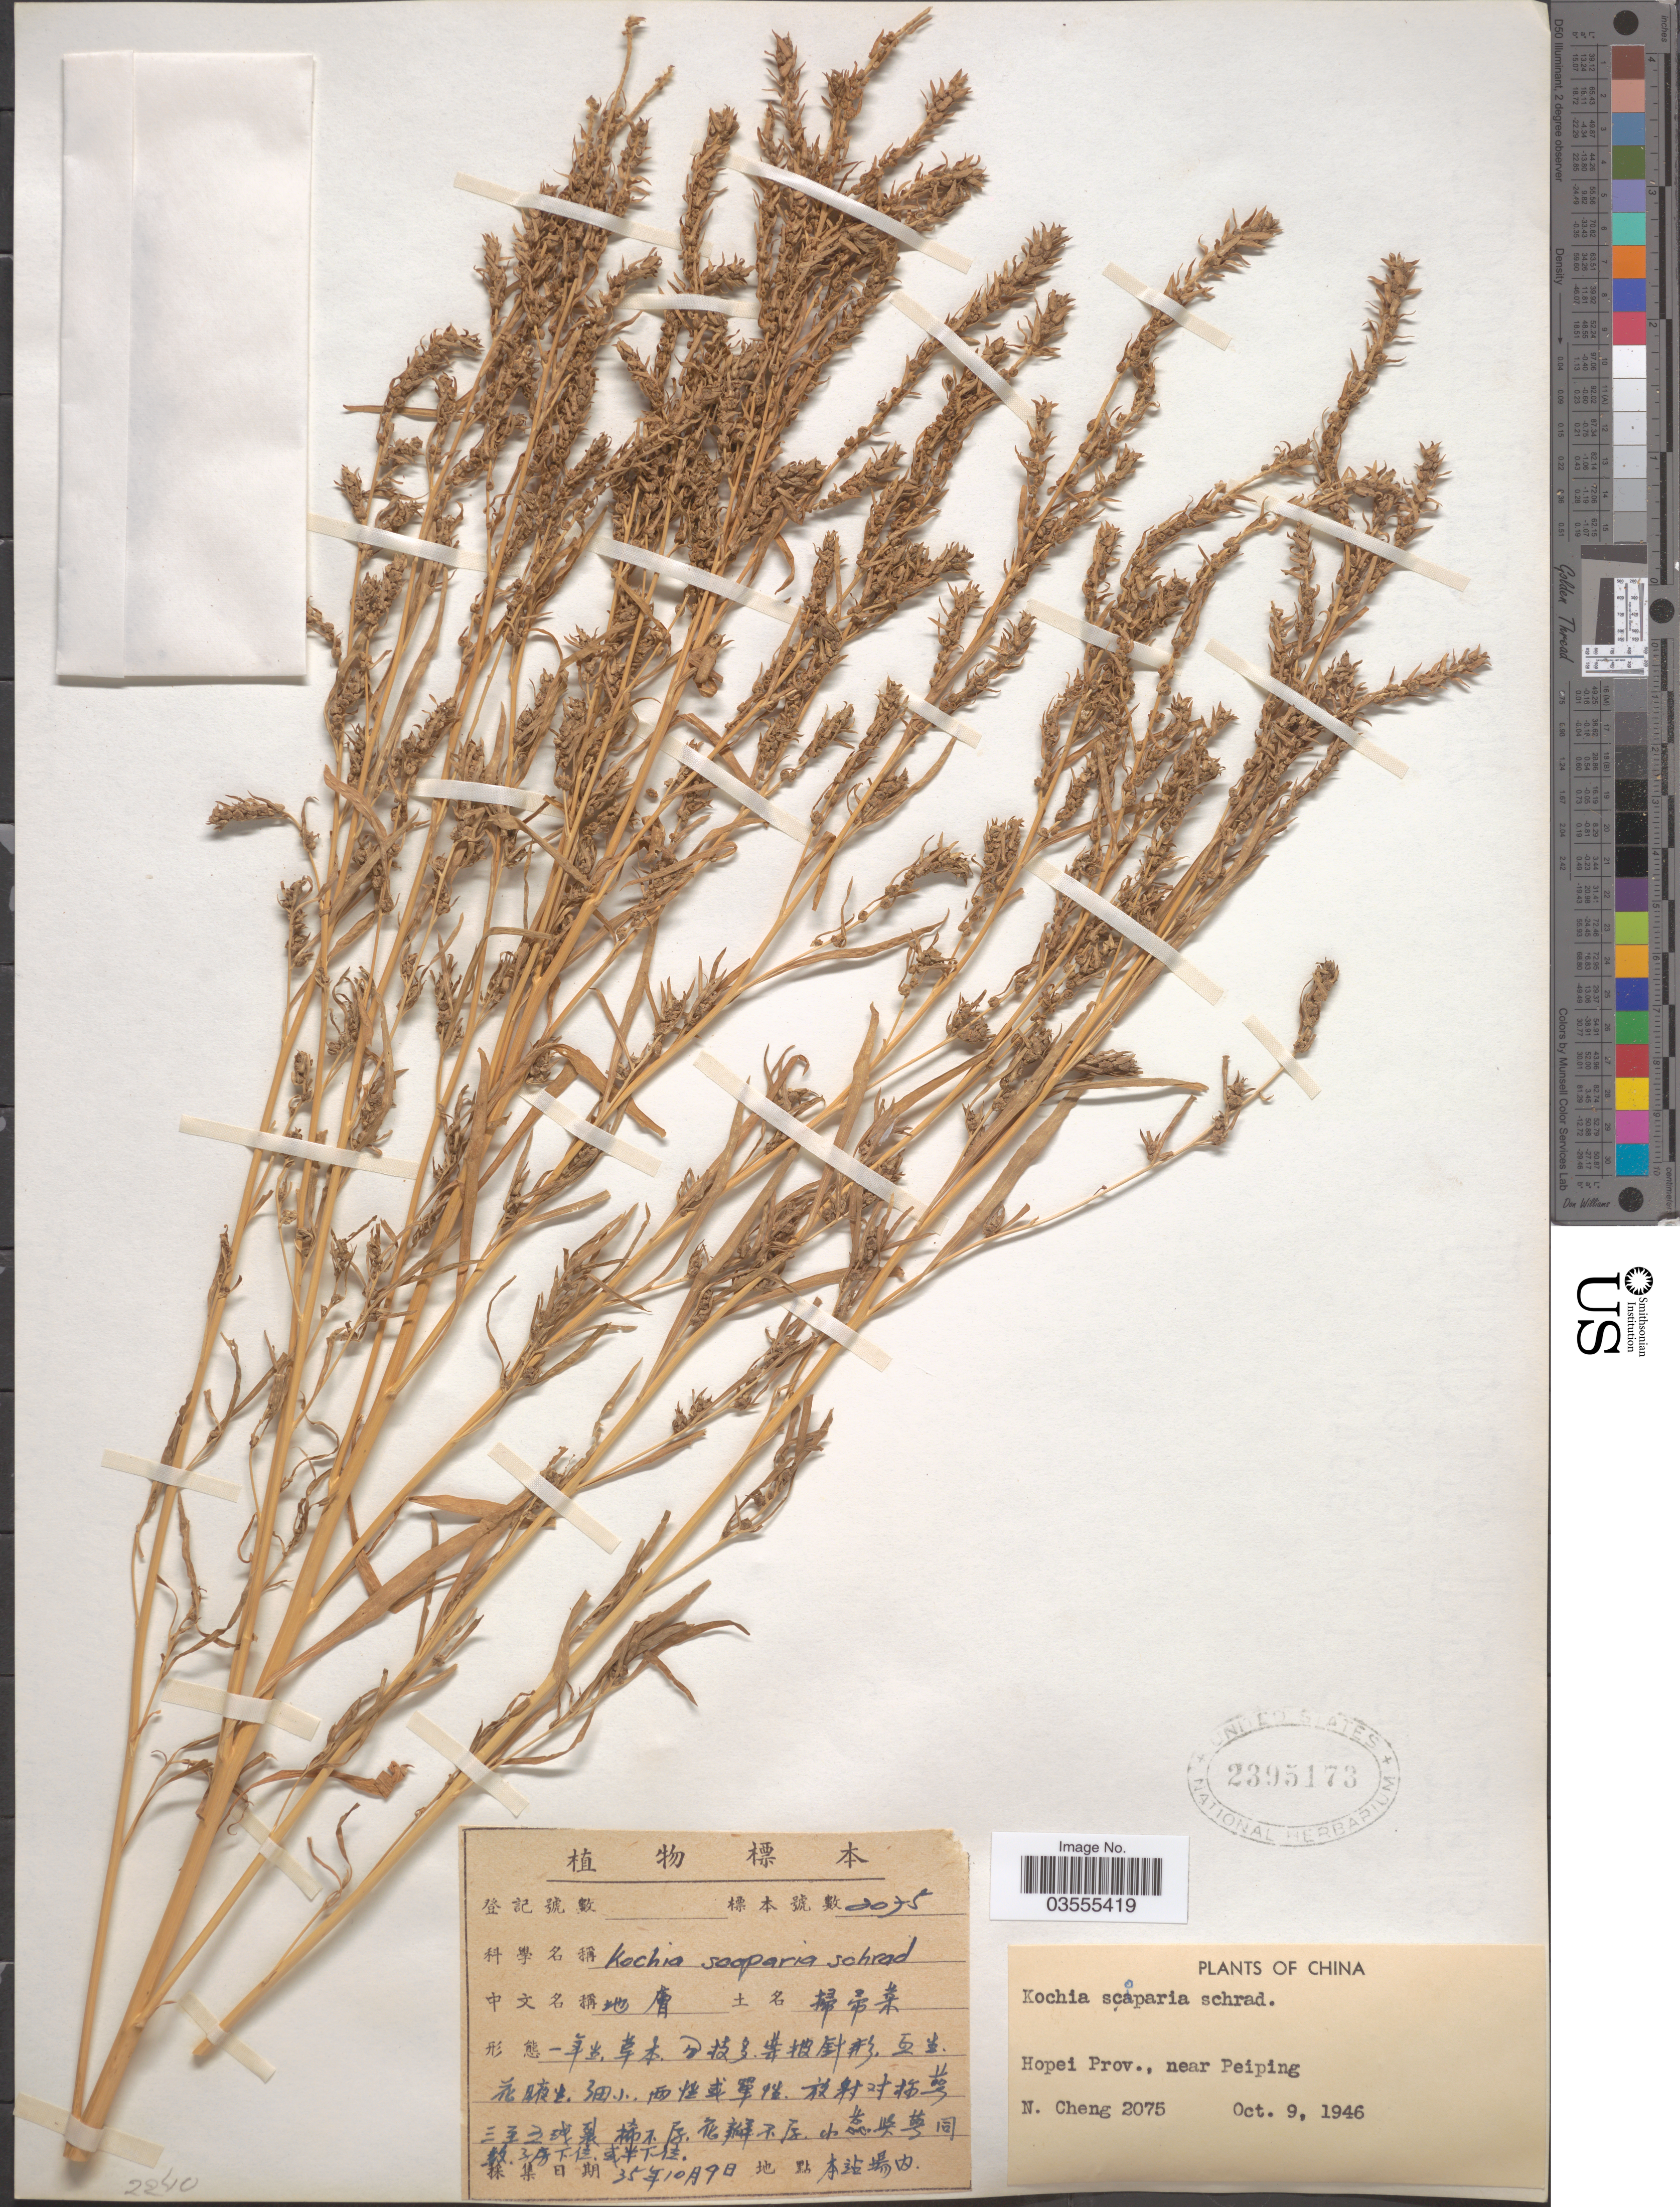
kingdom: Plantae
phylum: Tracheophyta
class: Magnoliopsida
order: Caryophyllales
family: Amaranthaceae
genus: Bassia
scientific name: Bassia scoparia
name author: (L.) Voss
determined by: U.S. National Herbarium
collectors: N. Cheng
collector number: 2075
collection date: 1946-10-09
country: China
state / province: Hebei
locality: Hopei Prov., near Peiping.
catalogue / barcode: US 2395173